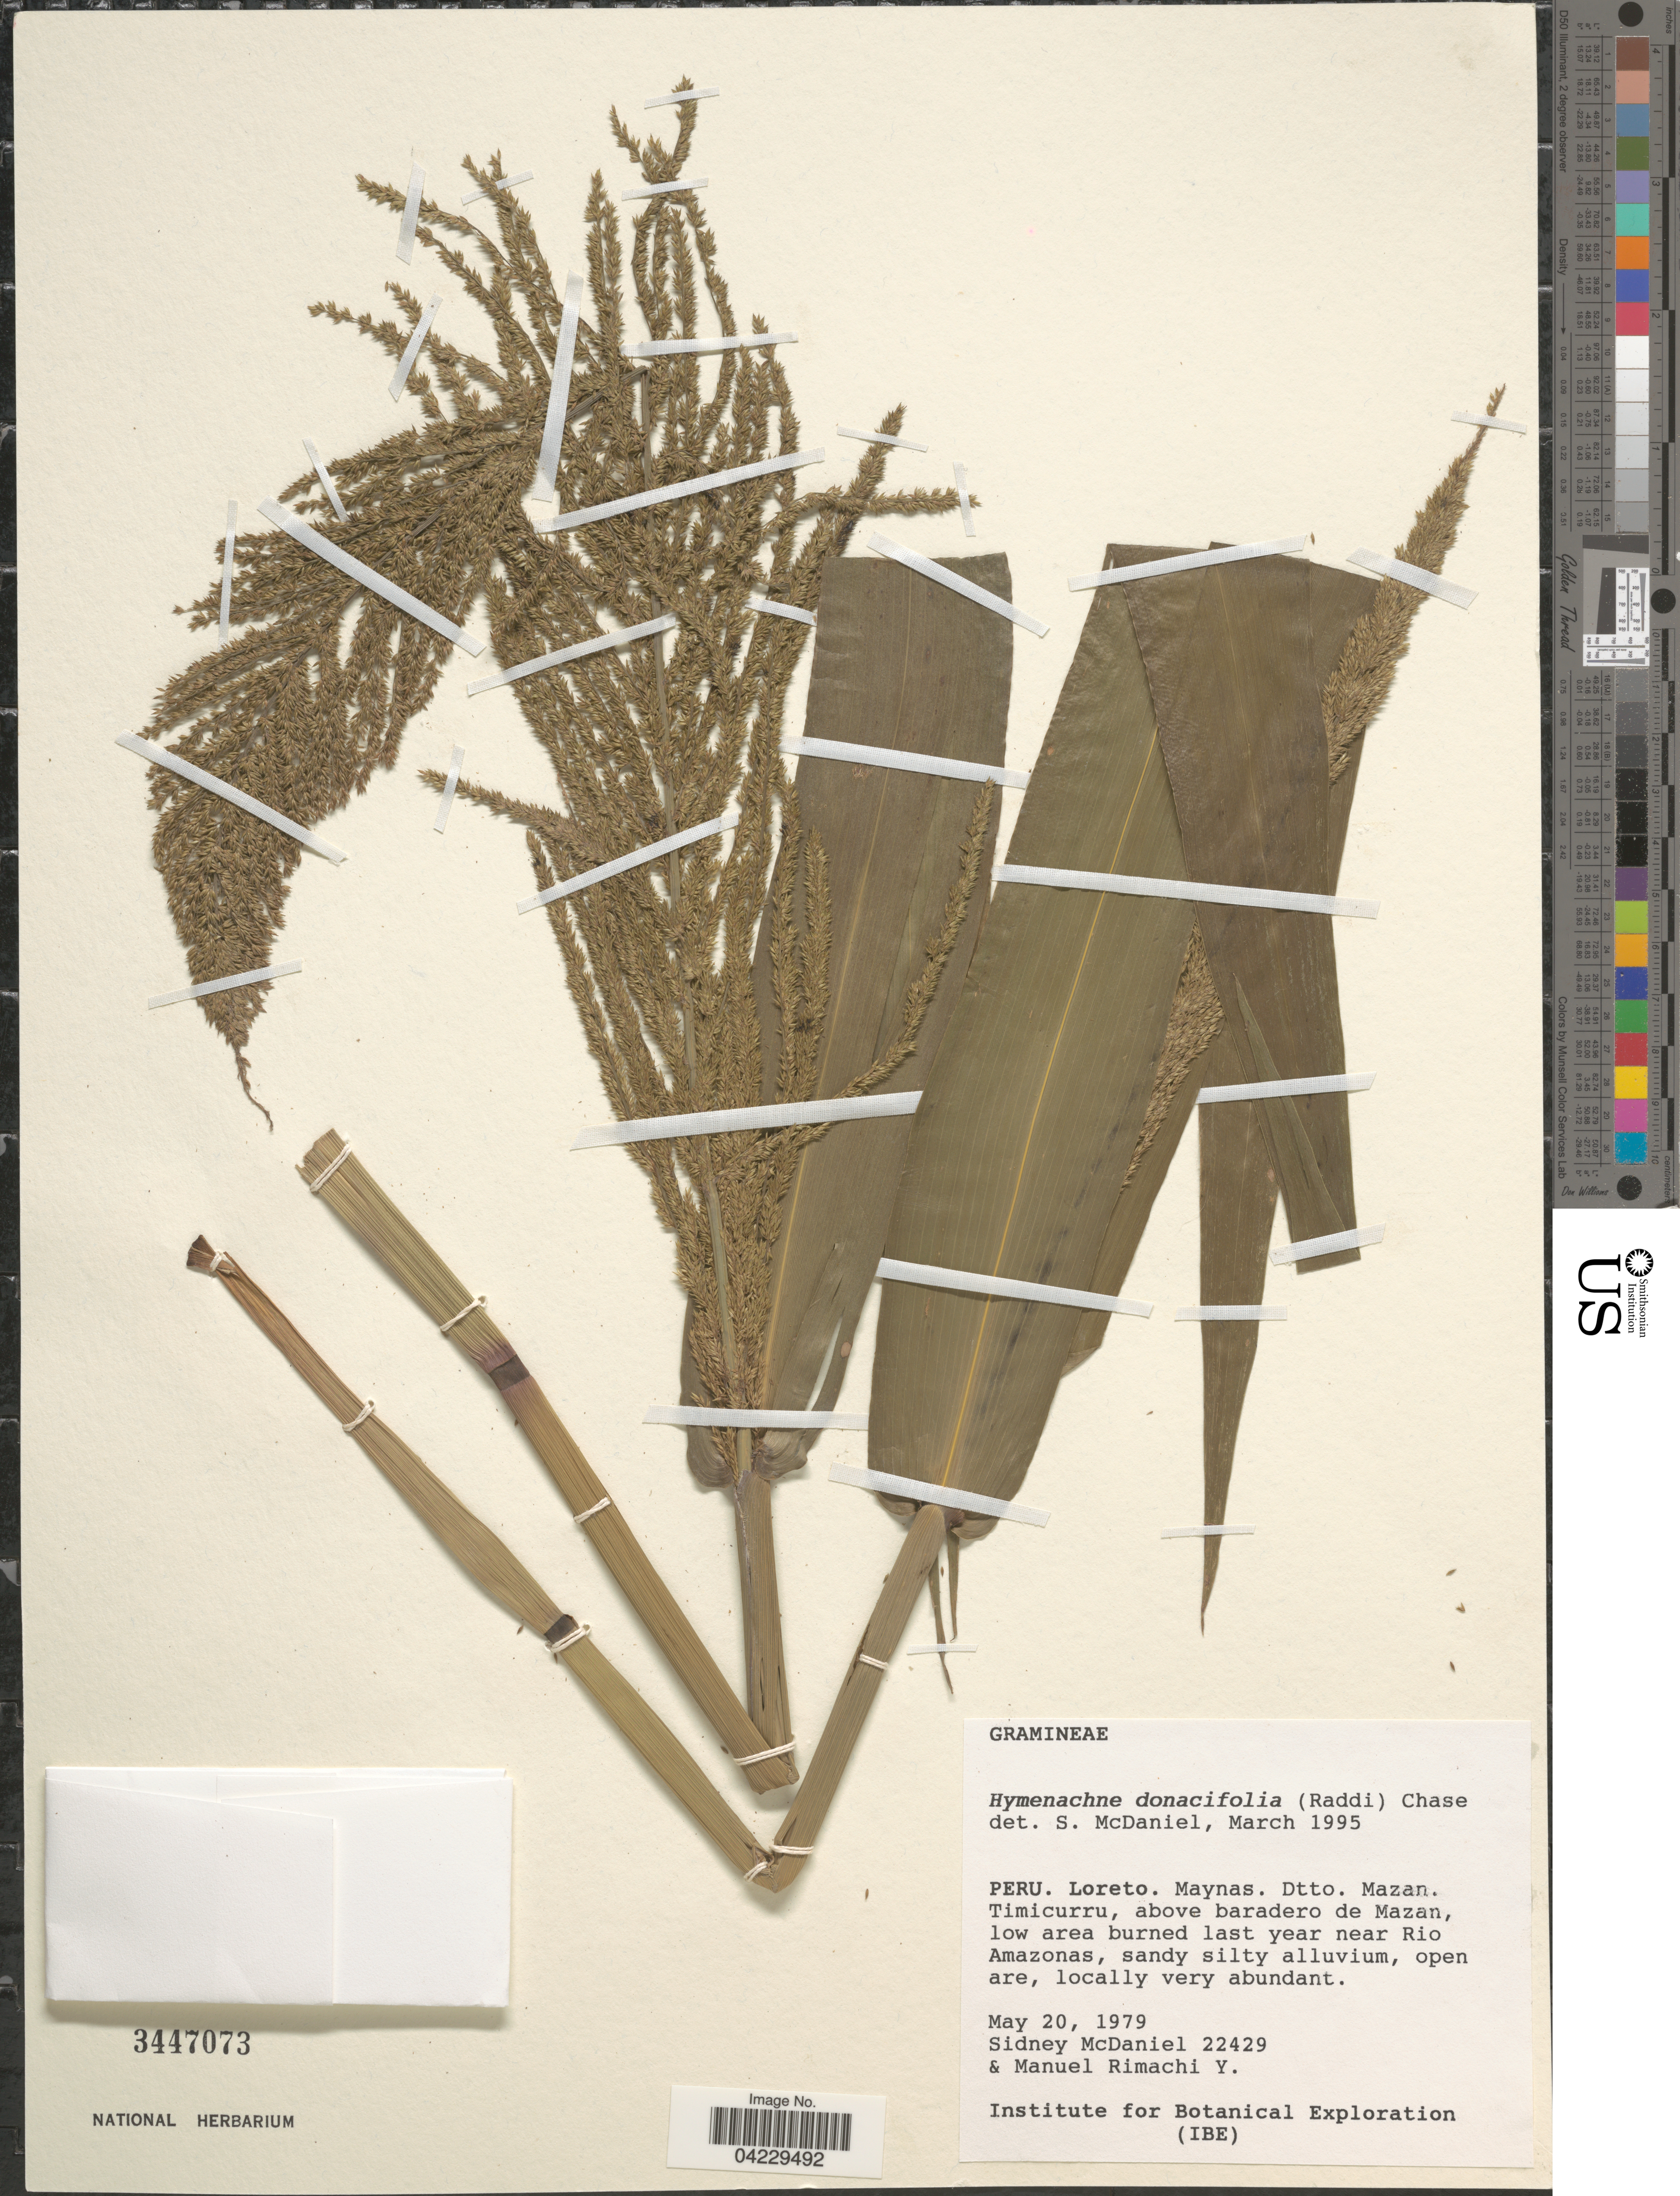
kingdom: Plantae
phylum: Tracheophyta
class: Liliopsida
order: Poales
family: Poaceae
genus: Hymenachne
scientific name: Hymenachne donacifolia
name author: (Raddi) Chase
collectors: S. McDaniel & M. Rimachi Y.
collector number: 22429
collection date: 1979-05-20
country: Peru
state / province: Loreto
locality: Maynas. Dtto. Mazan. Timicurru, above baradero de Mazan, low area burned last year near Rio Amazonas. Institute for Botanical Exploration (IBE).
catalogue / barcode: US 3447073